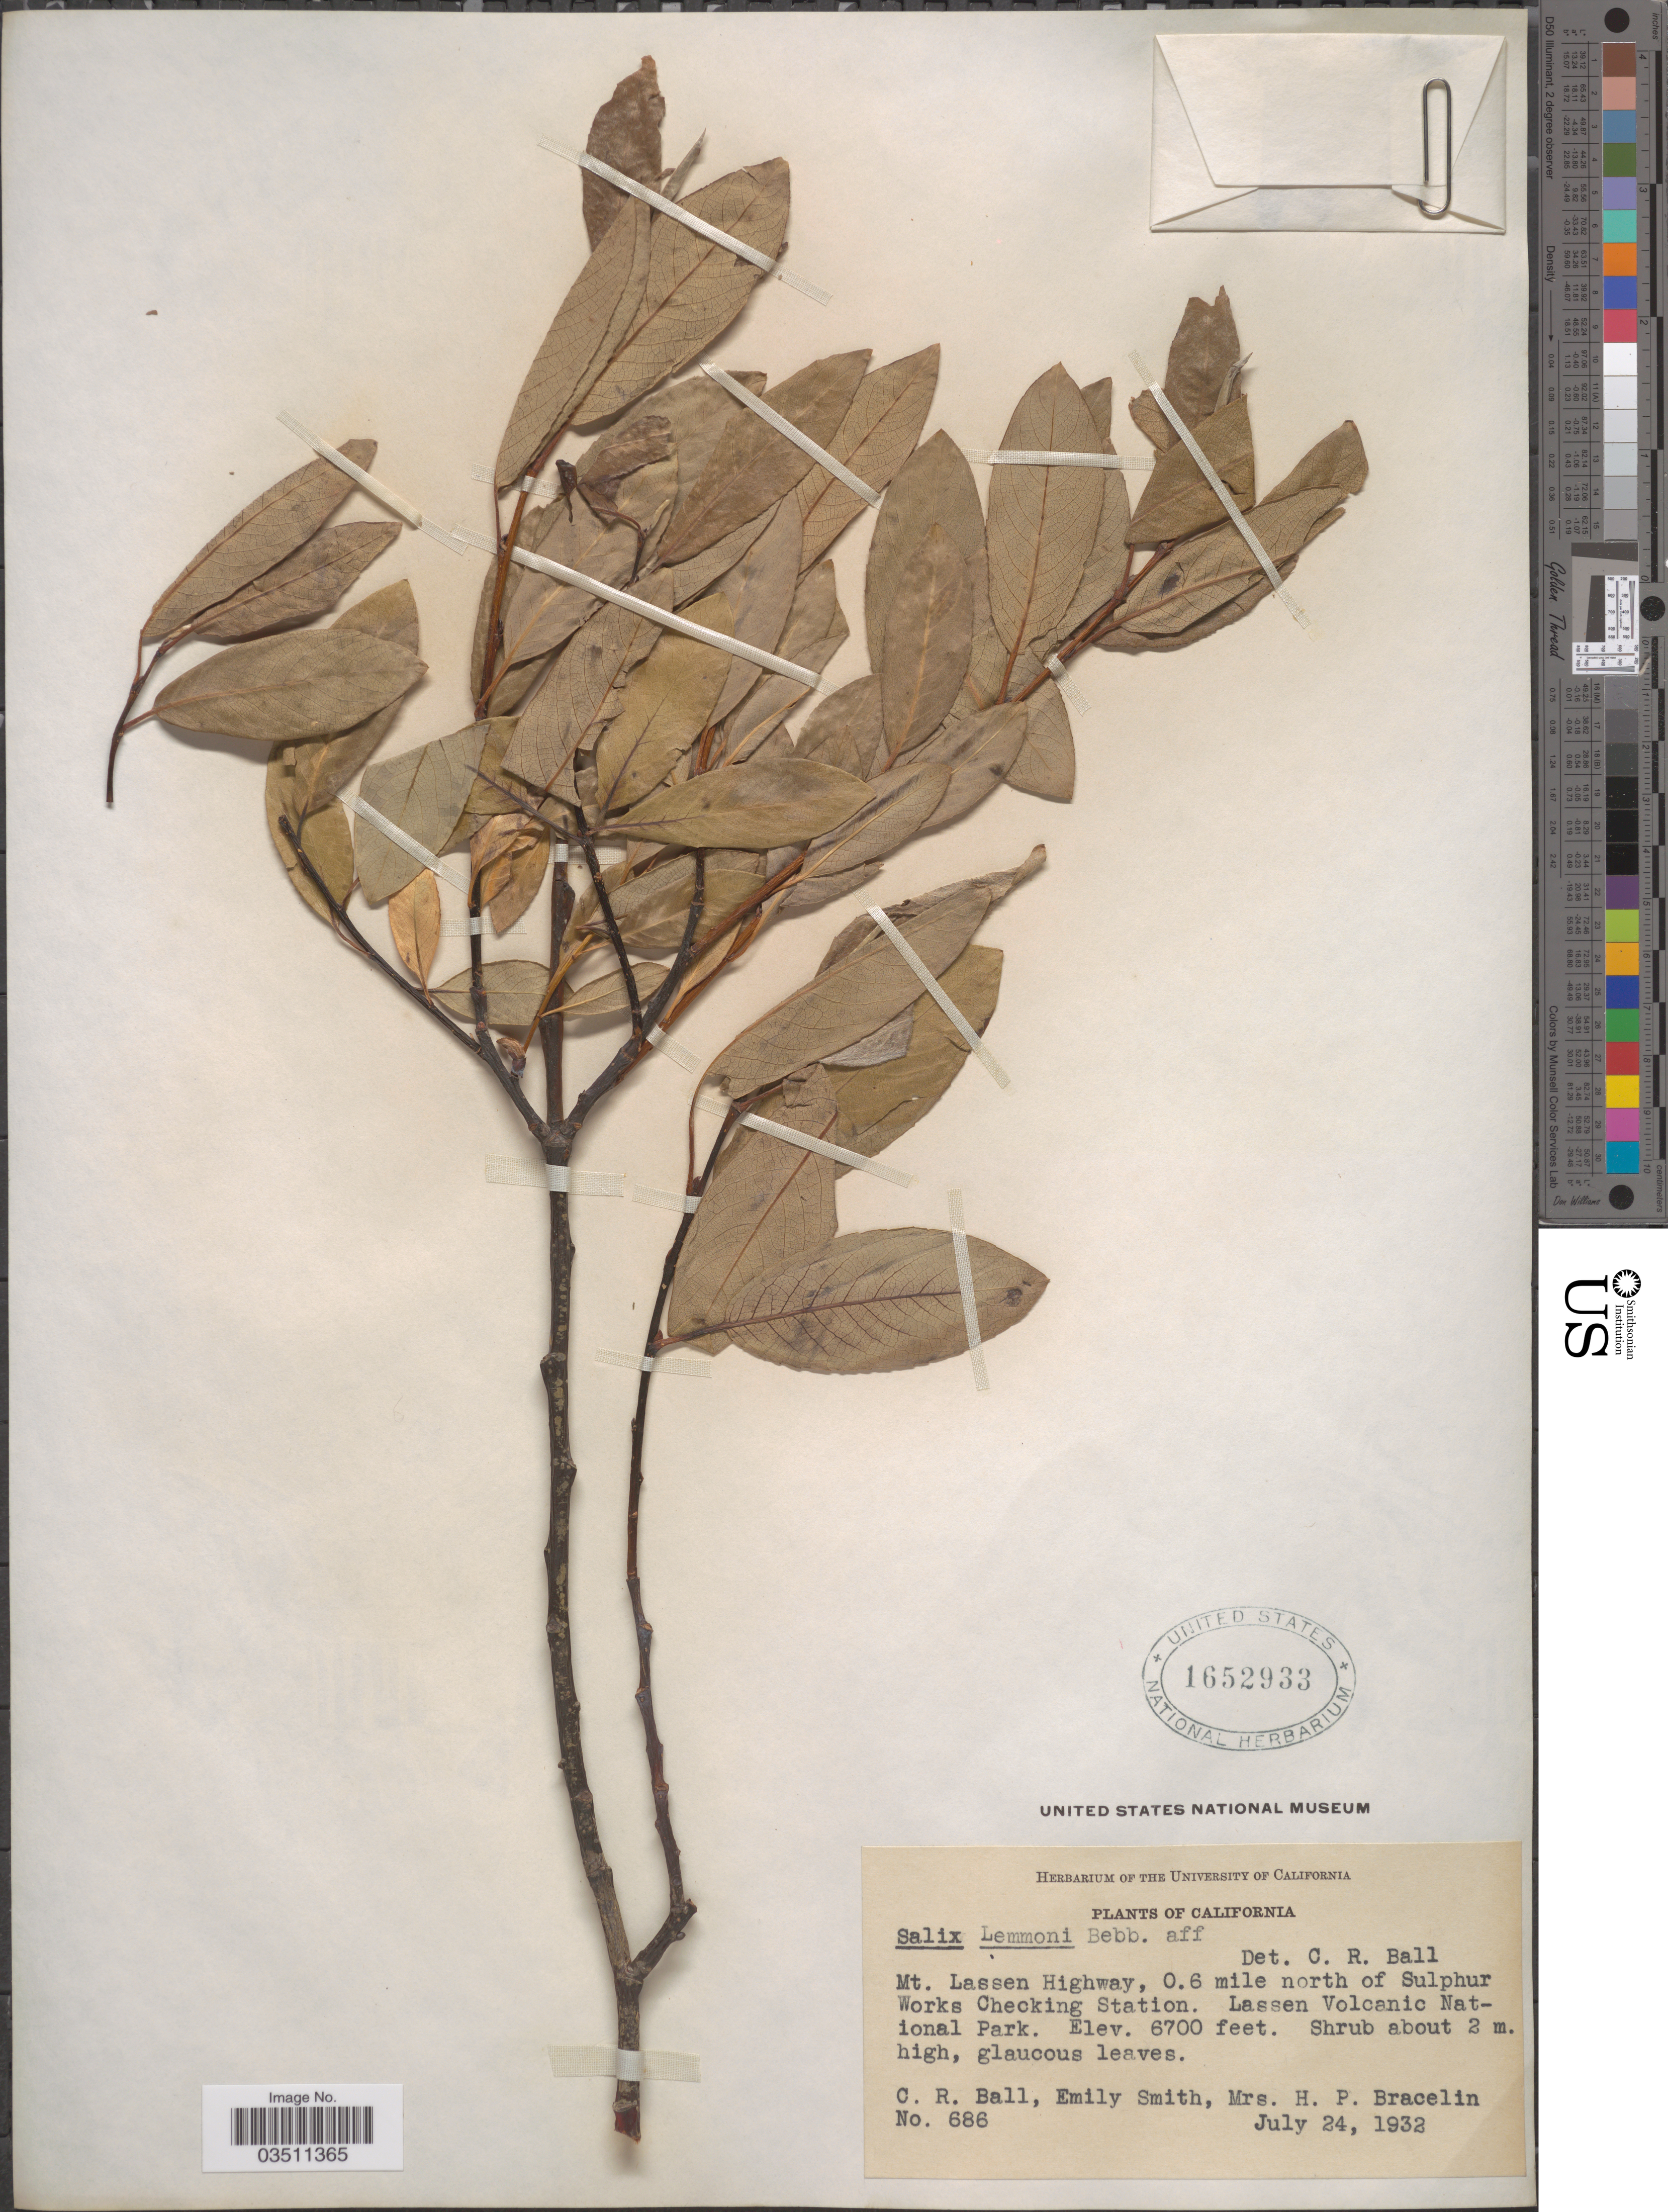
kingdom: Plantae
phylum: Tracheophyta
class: Magnoliopsida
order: Malpighiales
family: Salicaceae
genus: Salix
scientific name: Salix lemmonii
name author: Bebb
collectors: C. R. Ball, E. Smith & H. Bracelin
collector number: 686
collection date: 1932-07-24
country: United States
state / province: California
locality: Mt. Lassen Highway, 0.6 mile north of Sulphur Works Checking Station. Lassen Volcanic National Park.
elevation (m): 2042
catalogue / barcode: US 1652933